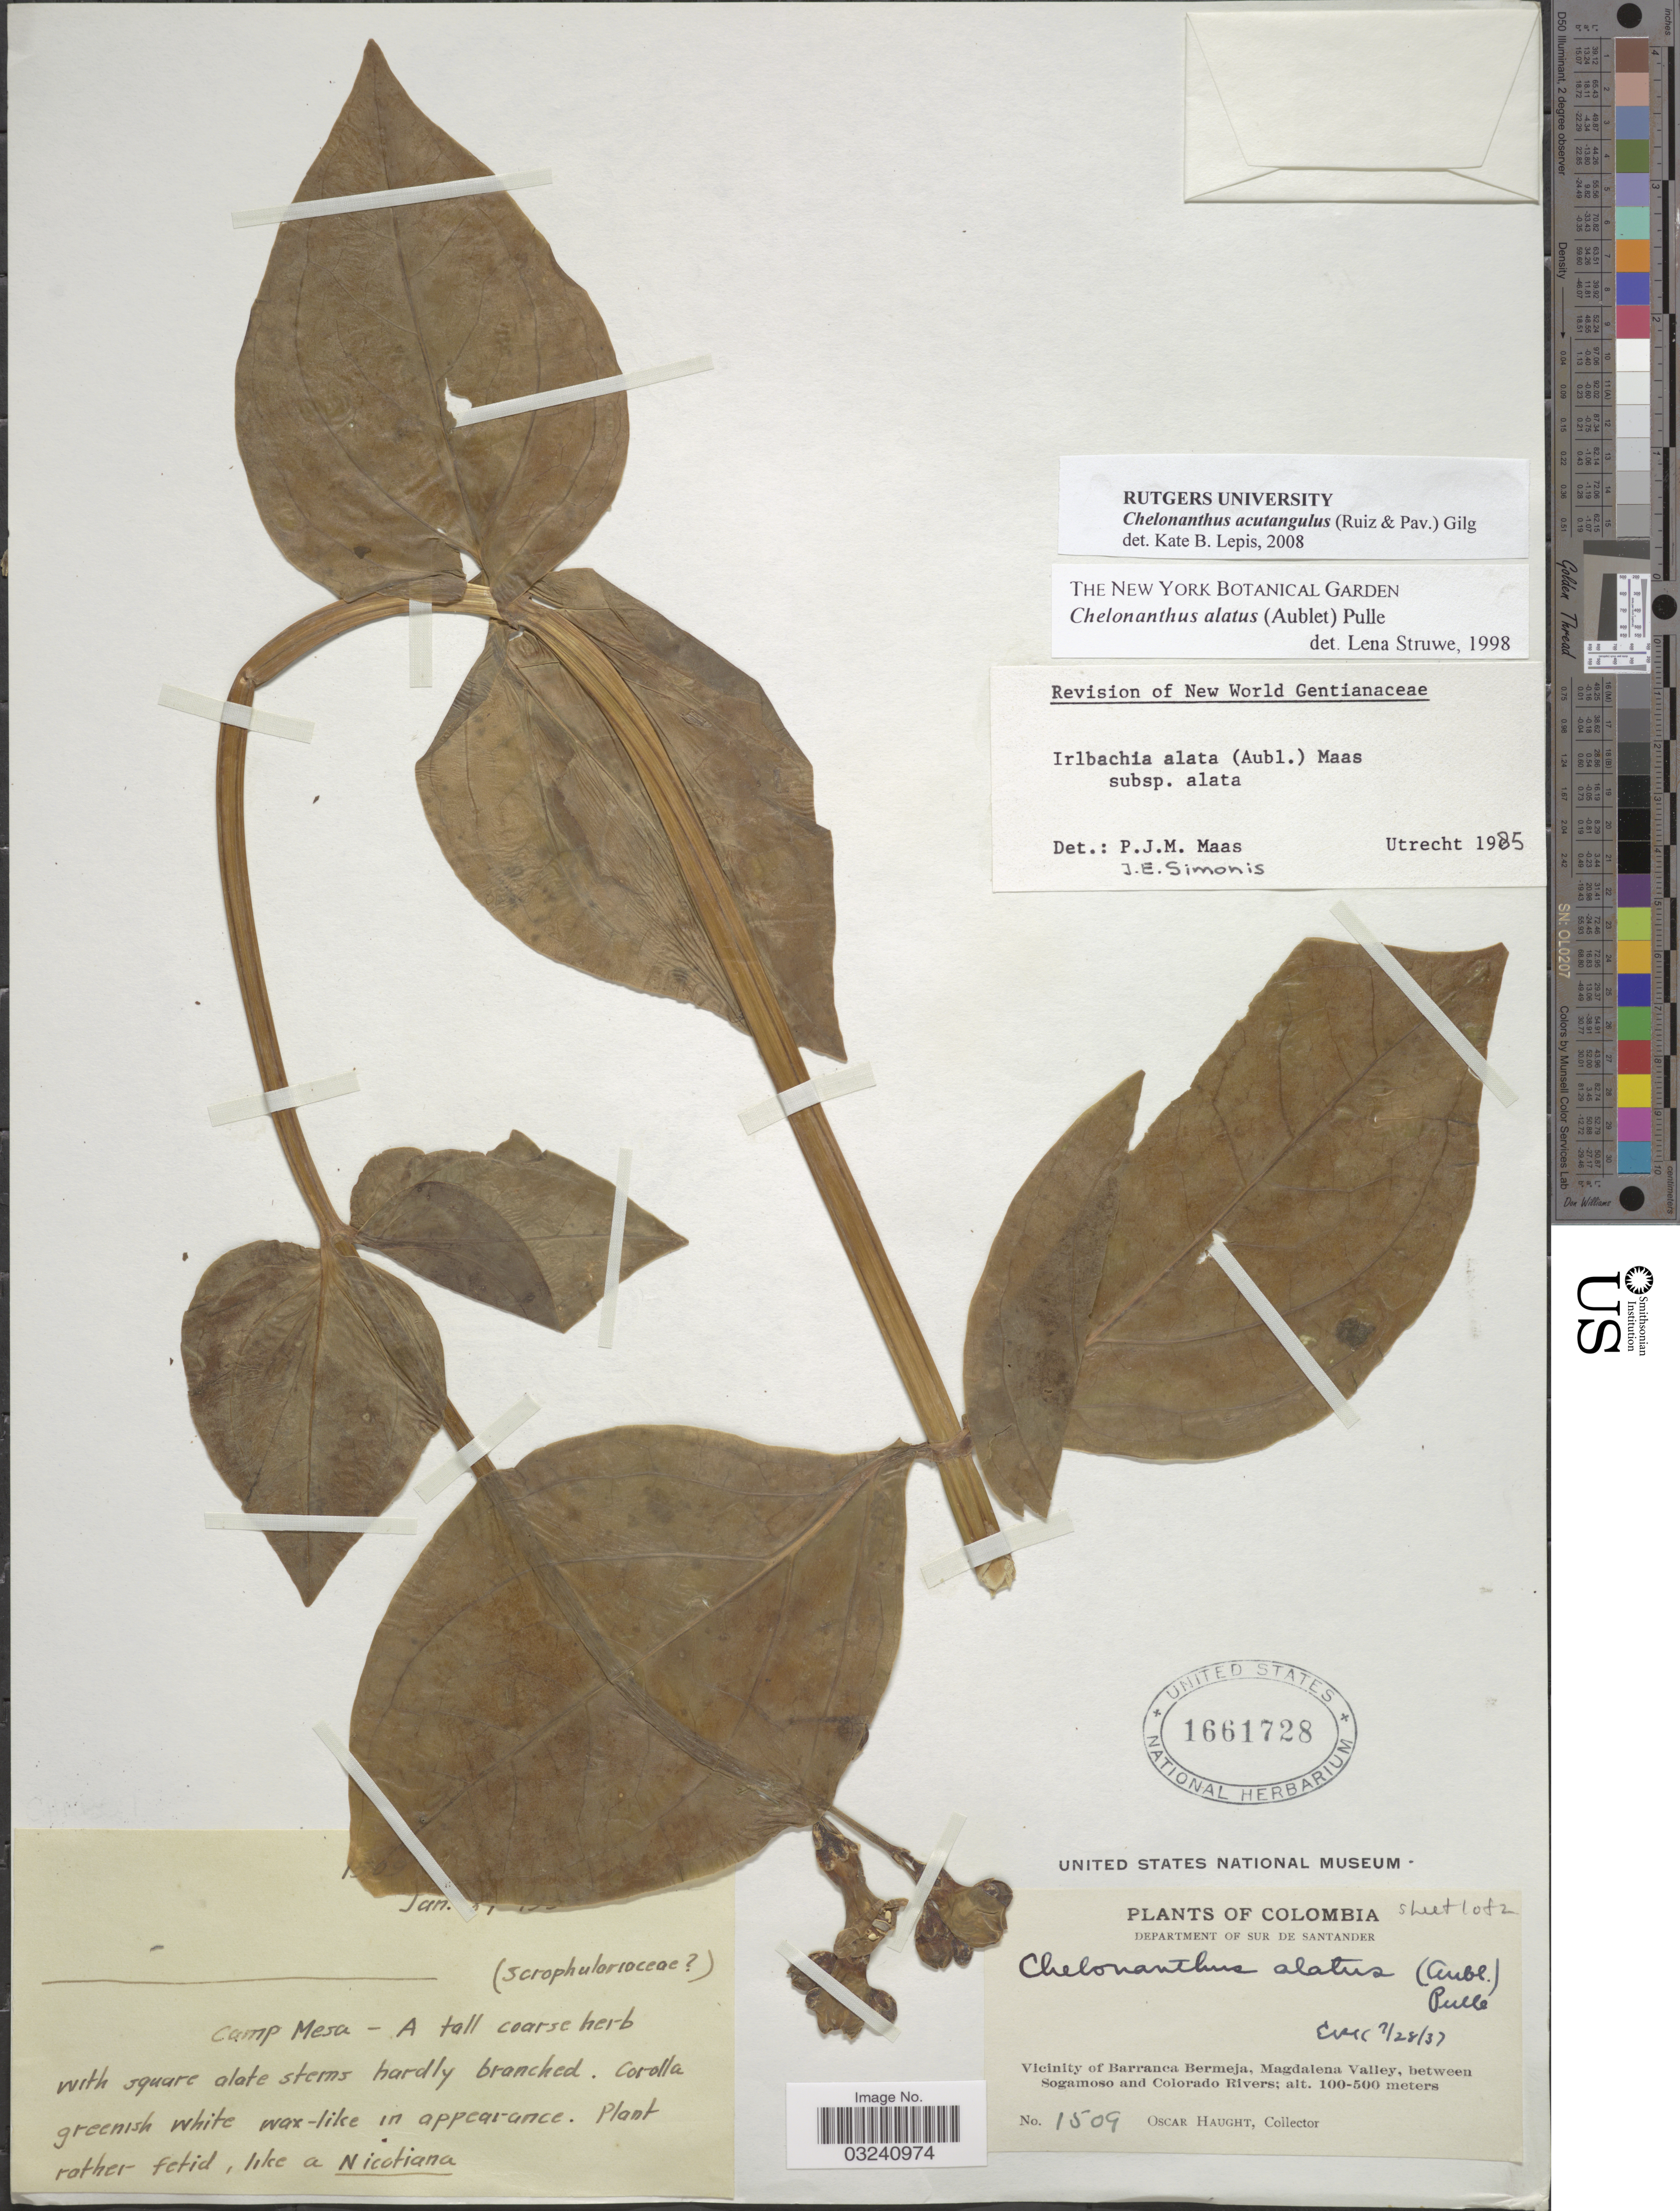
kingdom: Plantae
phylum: Tracheophyta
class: Magnoliopsida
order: Gentianales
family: Gentianaceae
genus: Chelonanthus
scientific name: Chelonanthus acutangulus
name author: (Ruiz & Pav.) Gilg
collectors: O. Haught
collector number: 1509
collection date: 1930-01-05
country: Colombia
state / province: Santander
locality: Department of Sur de Santander. Vicinity of Barranca Bermeja, Magdalena Valley, between Sogamoso and Colorado Rivers. Camp Mesa.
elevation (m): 100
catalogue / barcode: US 1661728